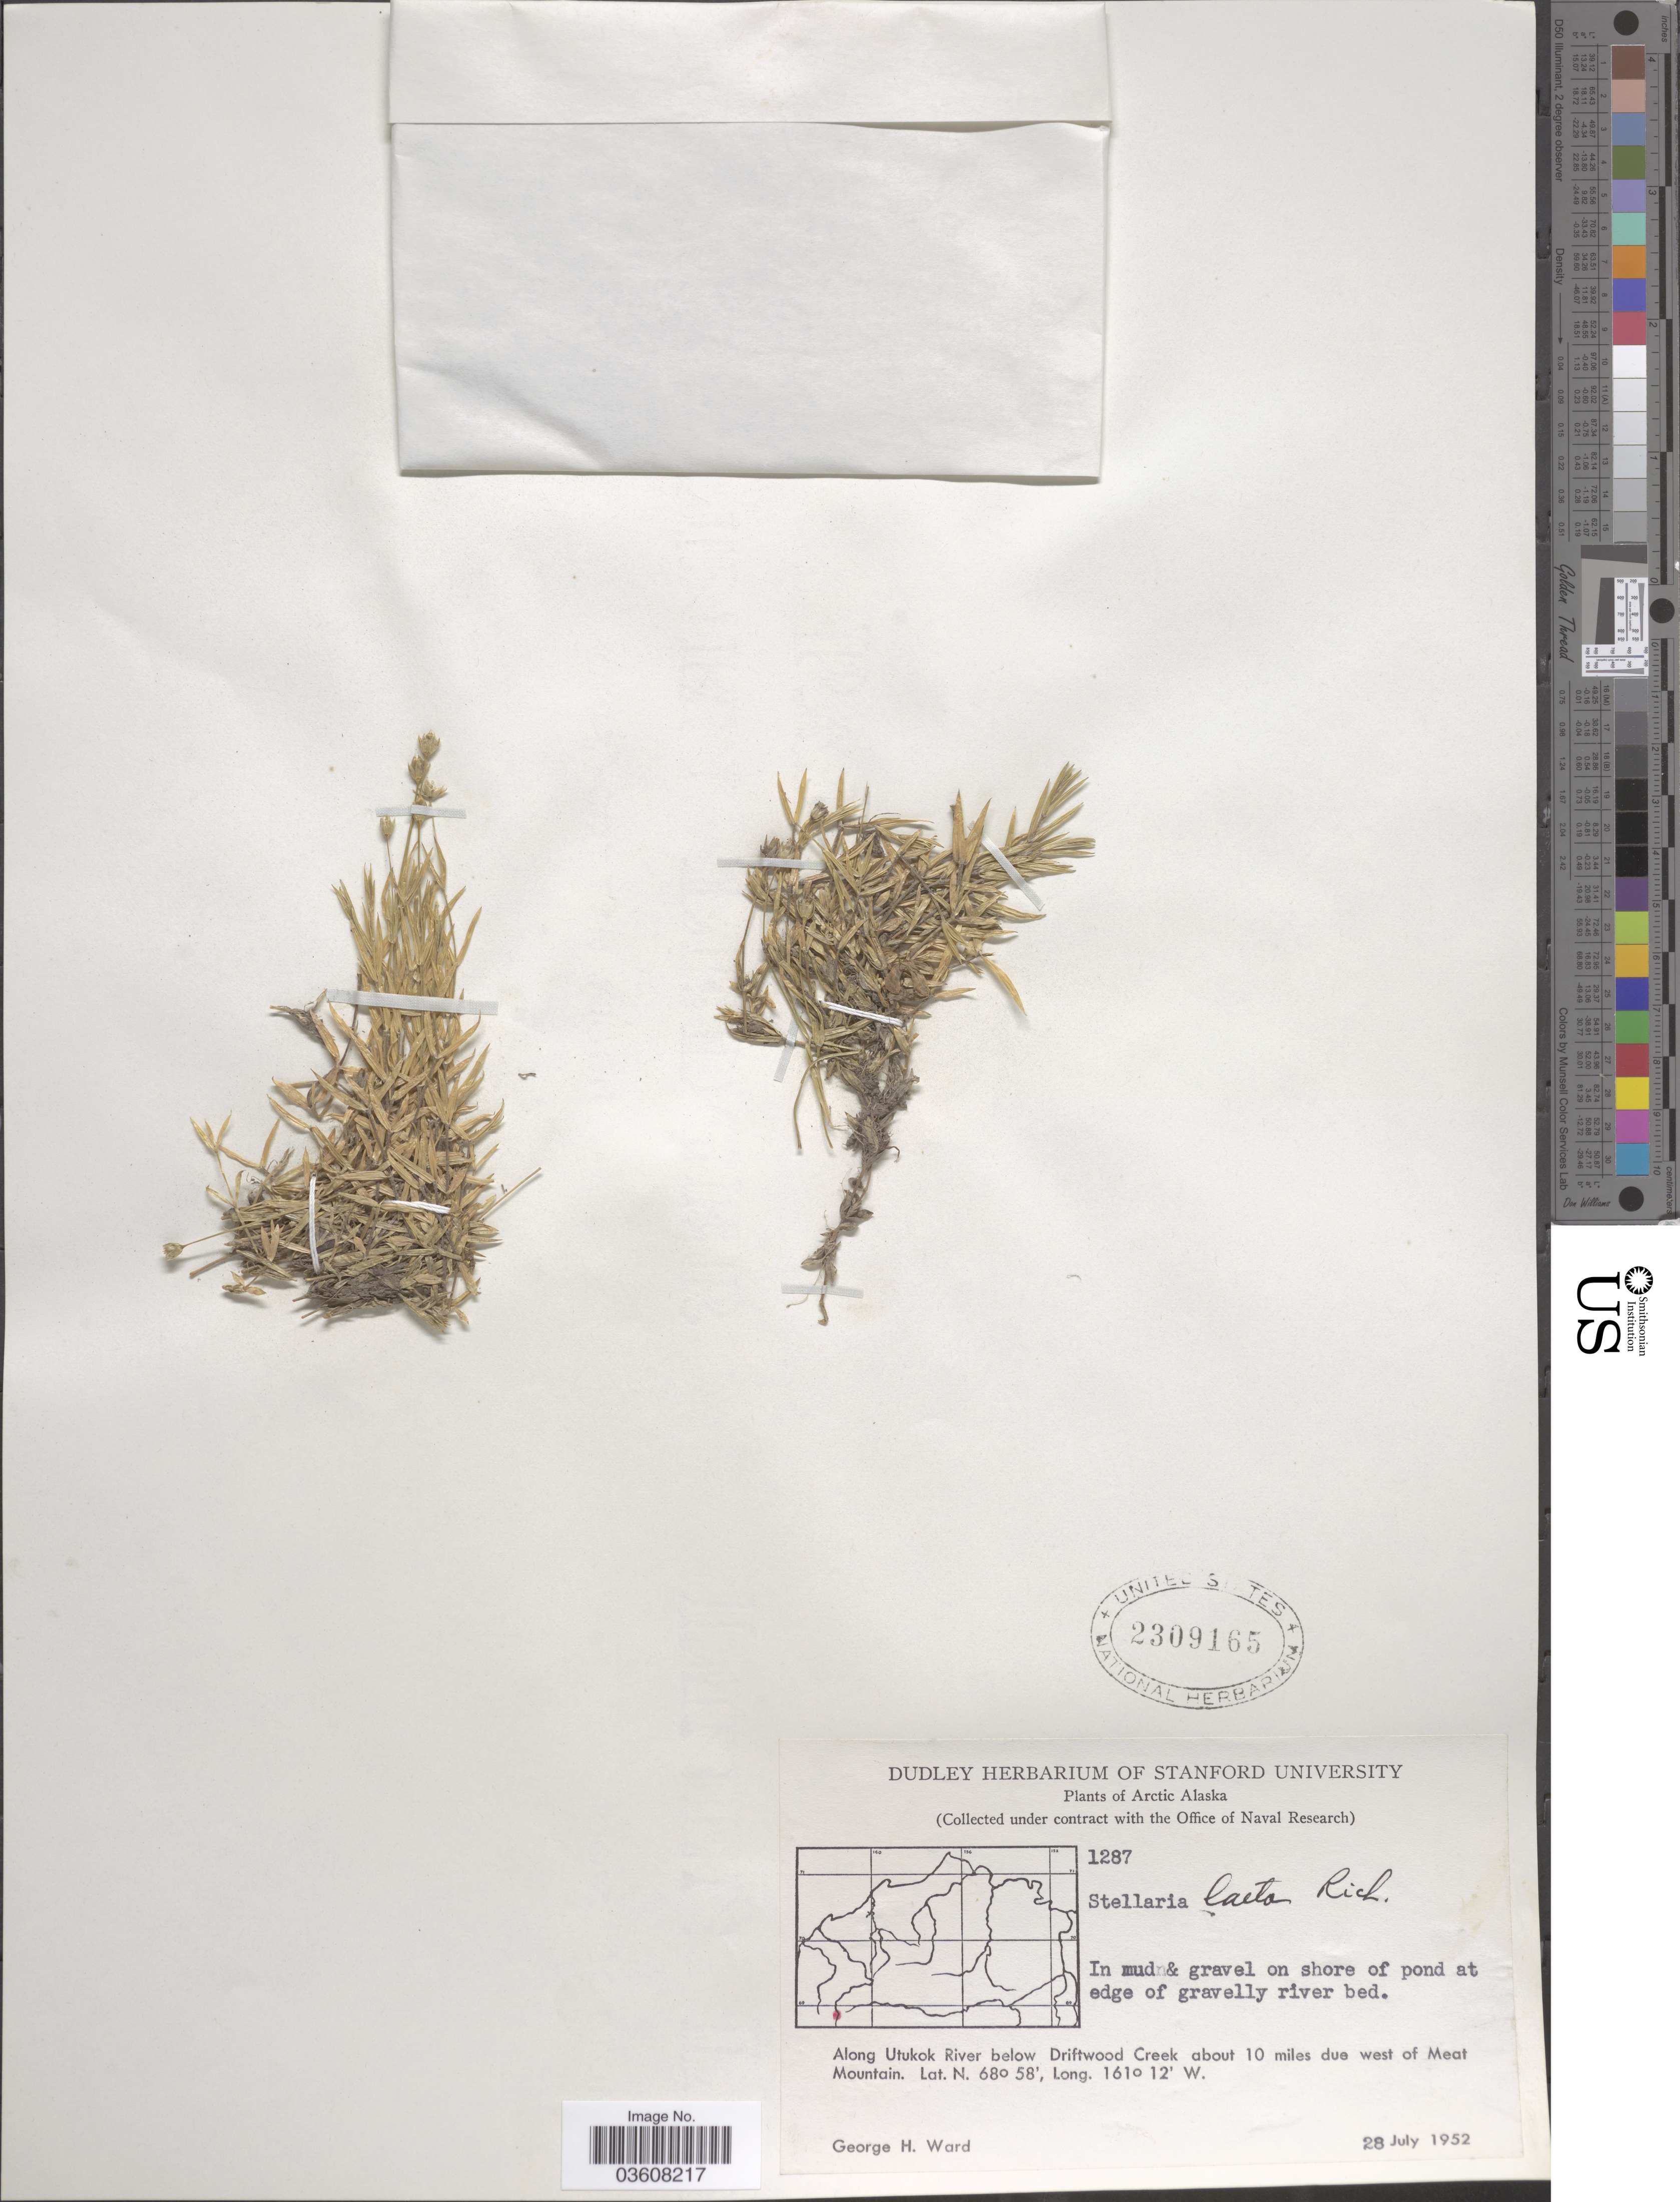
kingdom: Plantae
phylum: Tracheophyta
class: Magnoliopsida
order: Caryophyllales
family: Caryophyllaceae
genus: Stellaria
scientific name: Stellaria laeta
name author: Richards.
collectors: G. H. Ward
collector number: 1287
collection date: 1952-07-28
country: United States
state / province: Alaska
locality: Arctic Alaska. Along Utukok River below Driftwood Creek about 10 miles due west of Meat Mountain.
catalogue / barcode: US 2309165